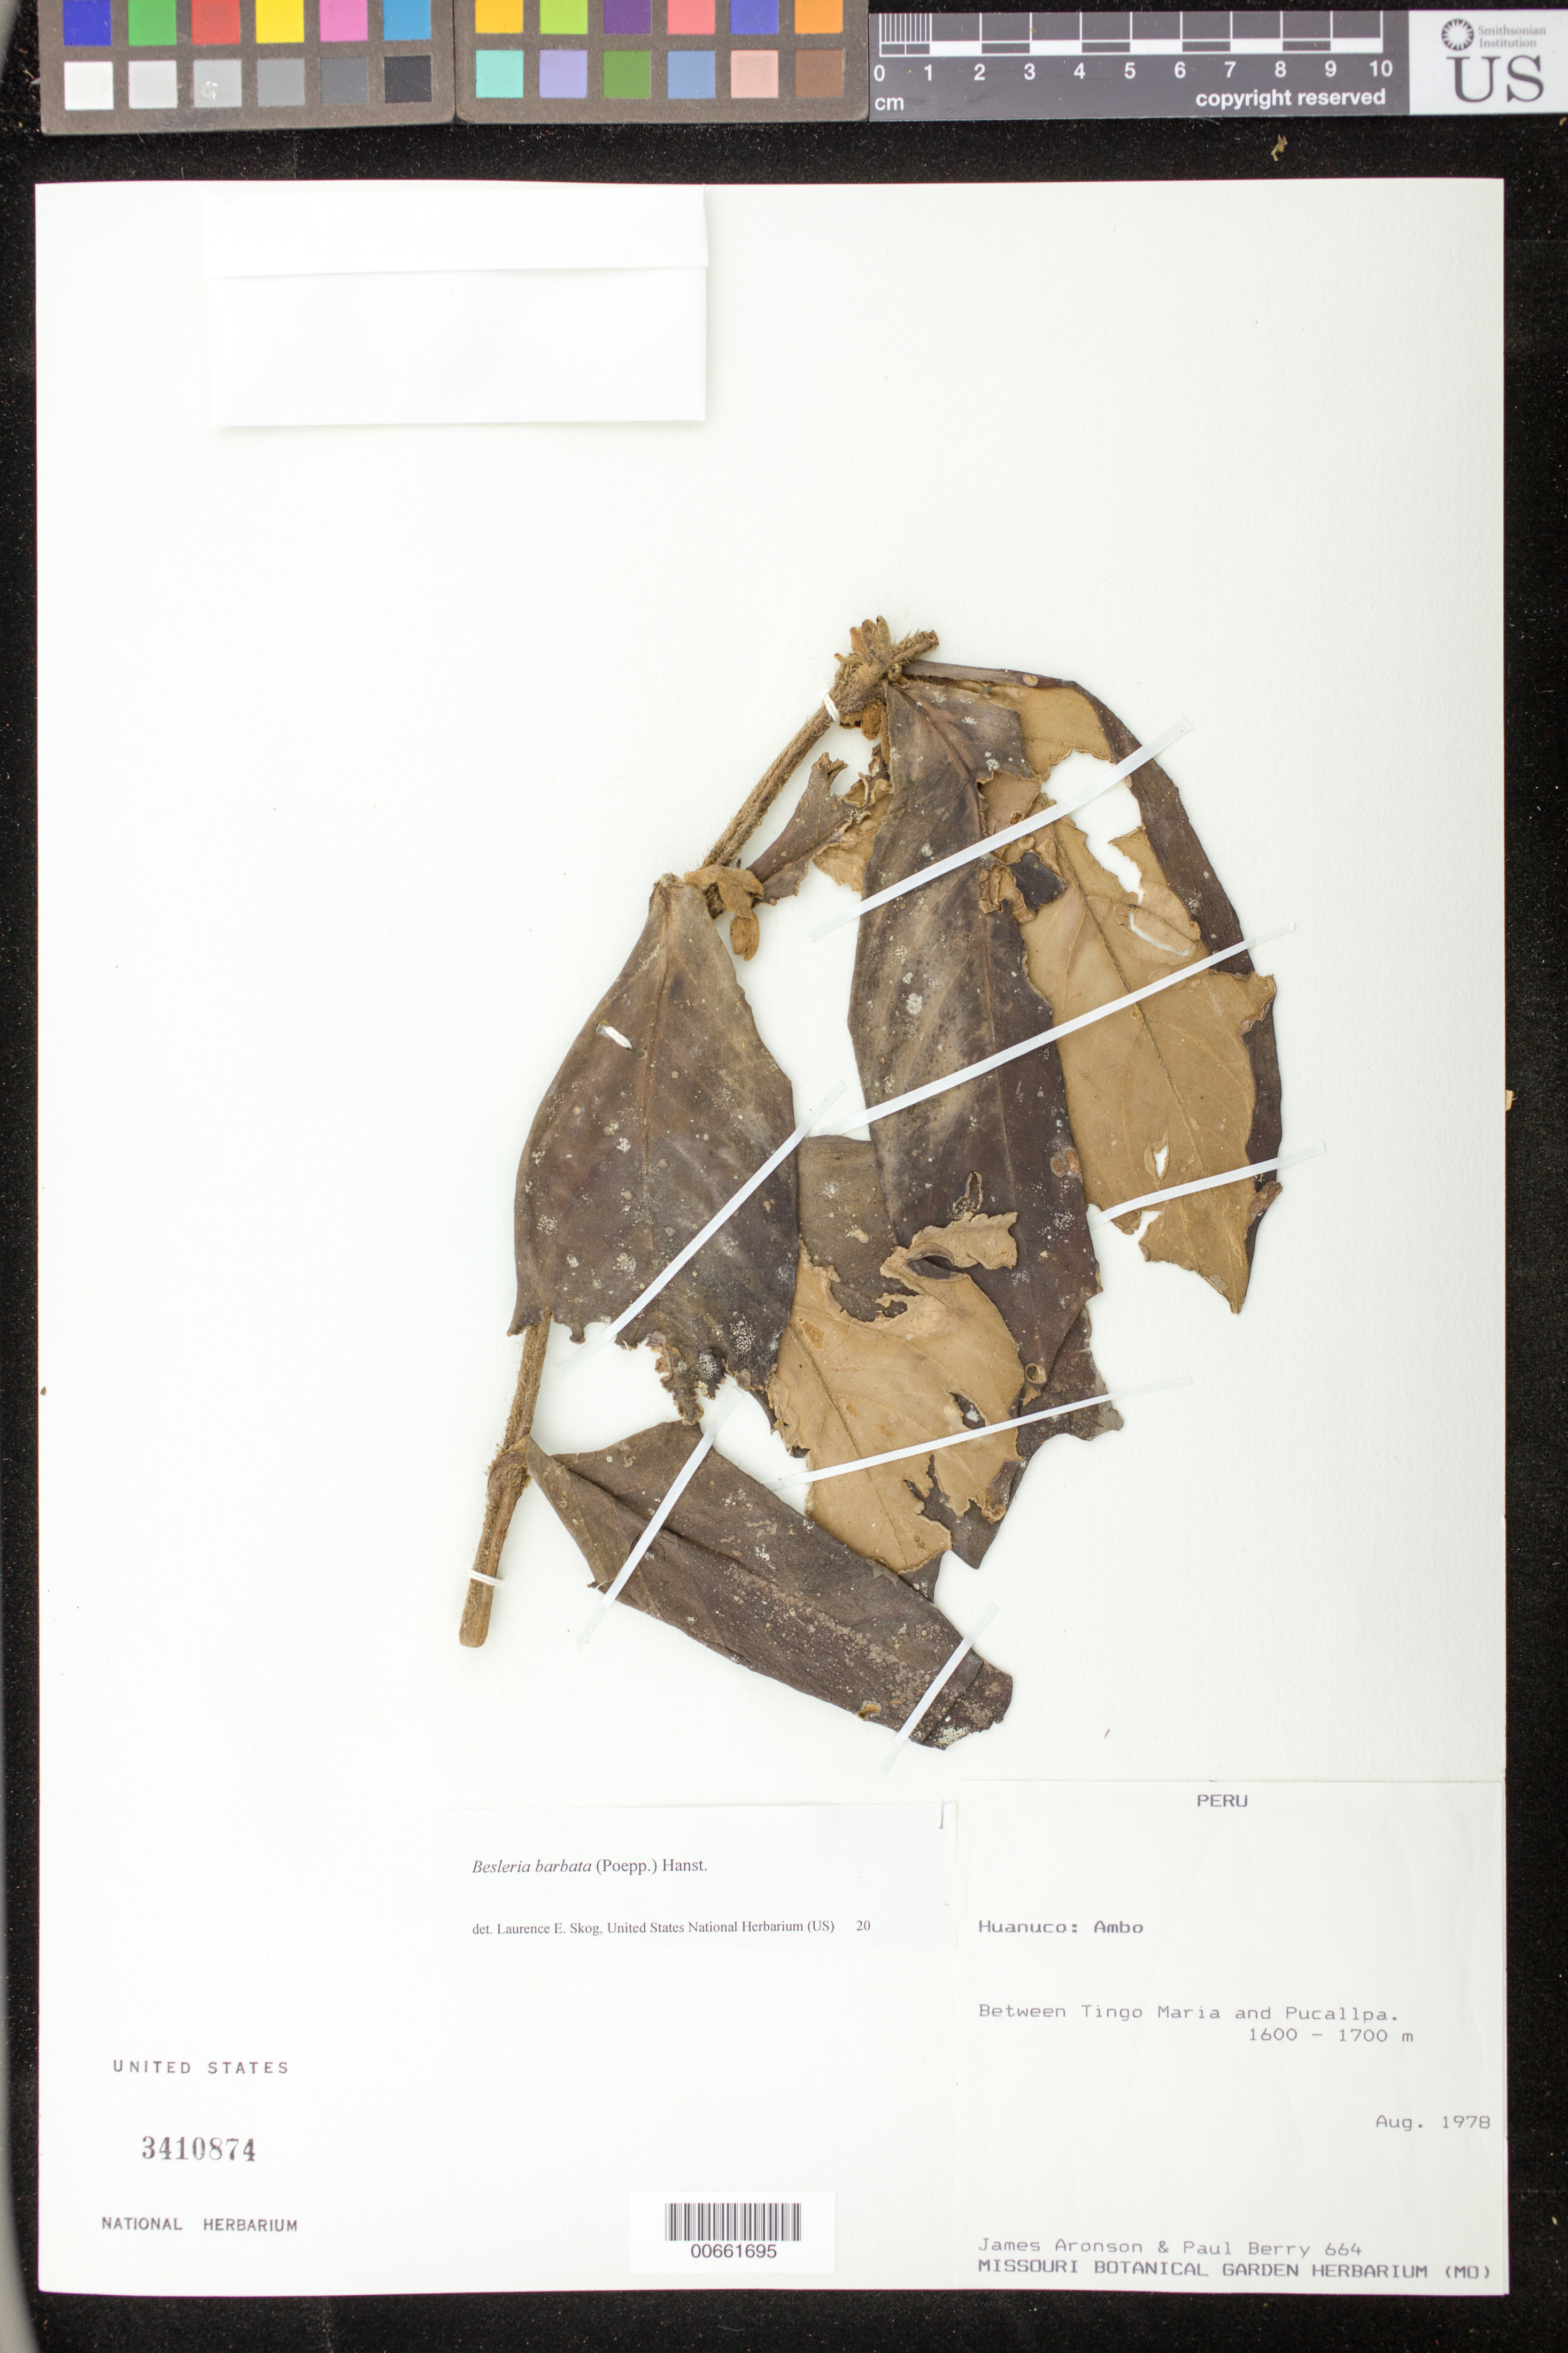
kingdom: Plantae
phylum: Tracheophyta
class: Magnoliopsida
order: Lamiales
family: Gesneriaceae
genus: Besleria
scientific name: Besleria barbata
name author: (Poepp.) Hanst.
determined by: Skog, Laurence E.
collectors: J. Aronson & P. Berry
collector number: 664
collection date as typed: Aug 1978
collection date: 1978-08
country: Peru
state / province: Huánuco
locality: Between Tingo Maria and Pucallpa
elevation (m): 1600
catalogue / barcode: US 3410874